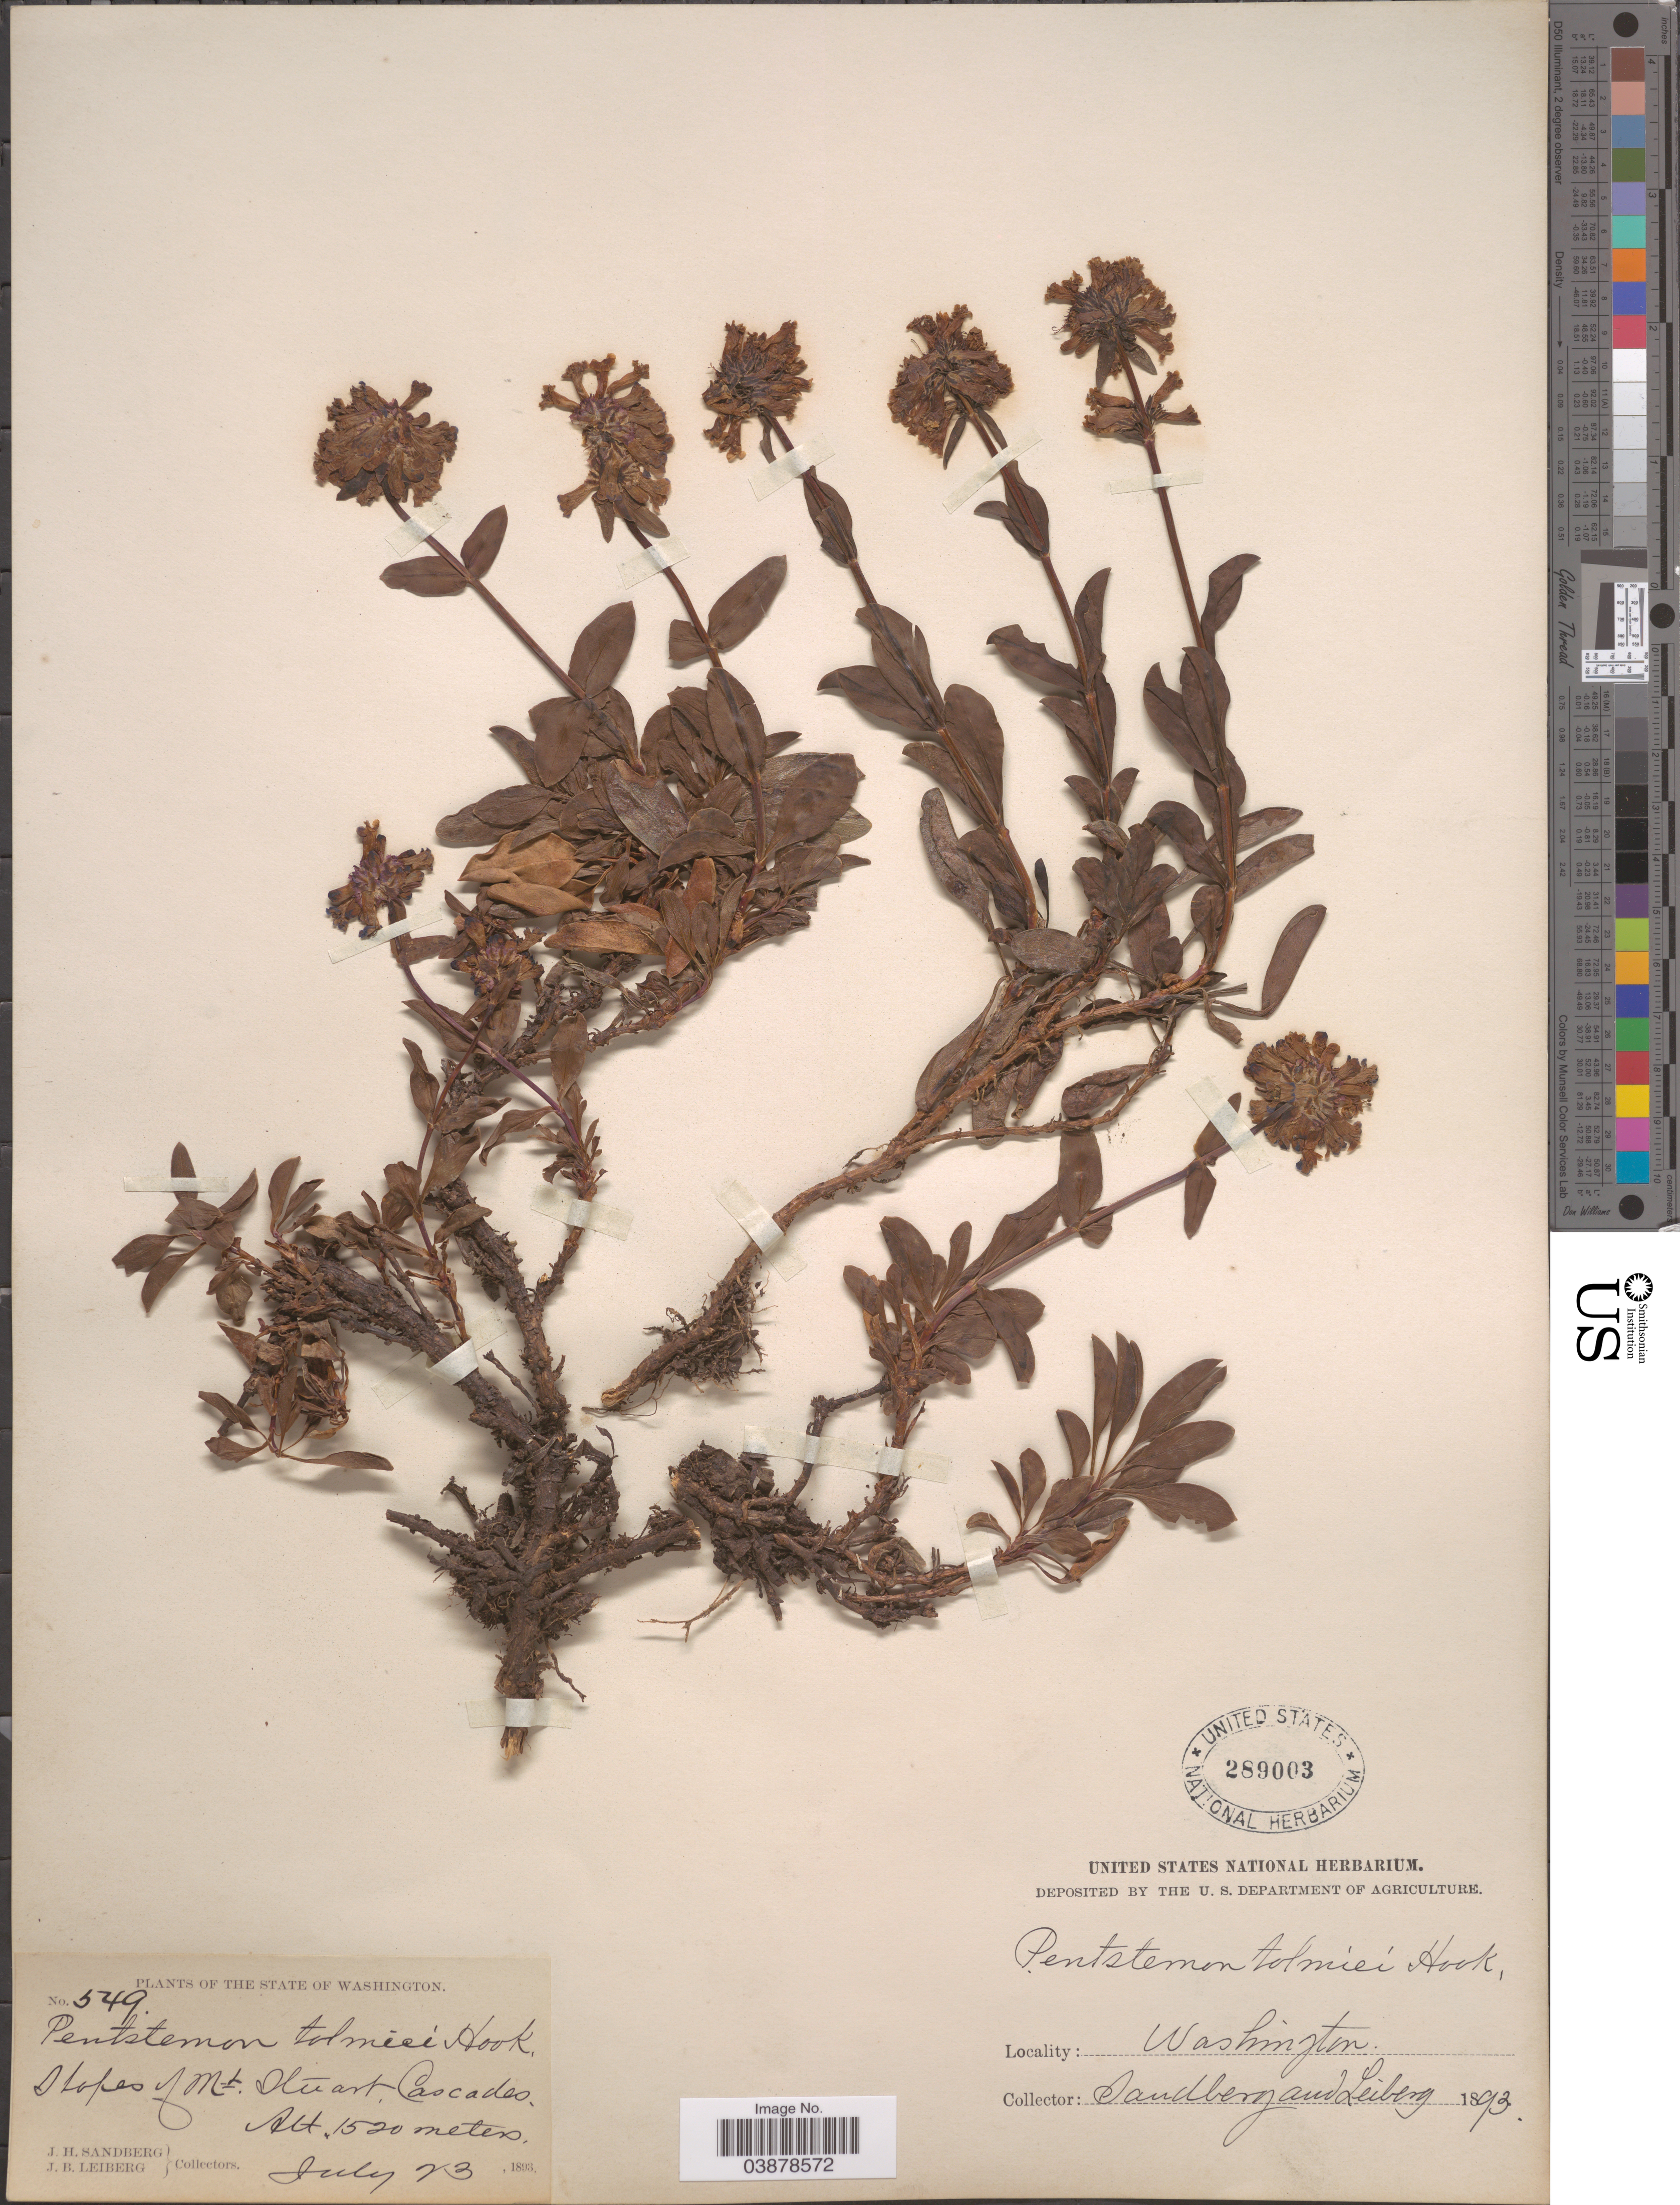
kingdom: Plantae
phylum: Tracheophyta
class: Magnoliopsida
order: Lamiales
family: Plantaginaceae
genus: Penstemon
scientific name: Penstemon tolmiei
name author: Hook.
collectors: J. H. Sandberg & J. B. Leiberg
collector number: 549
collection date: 1893-07-23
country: United States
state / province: Washington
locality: Slopes of Mt. Stuart, Cascades.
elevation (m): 1520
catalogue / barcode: US 289003